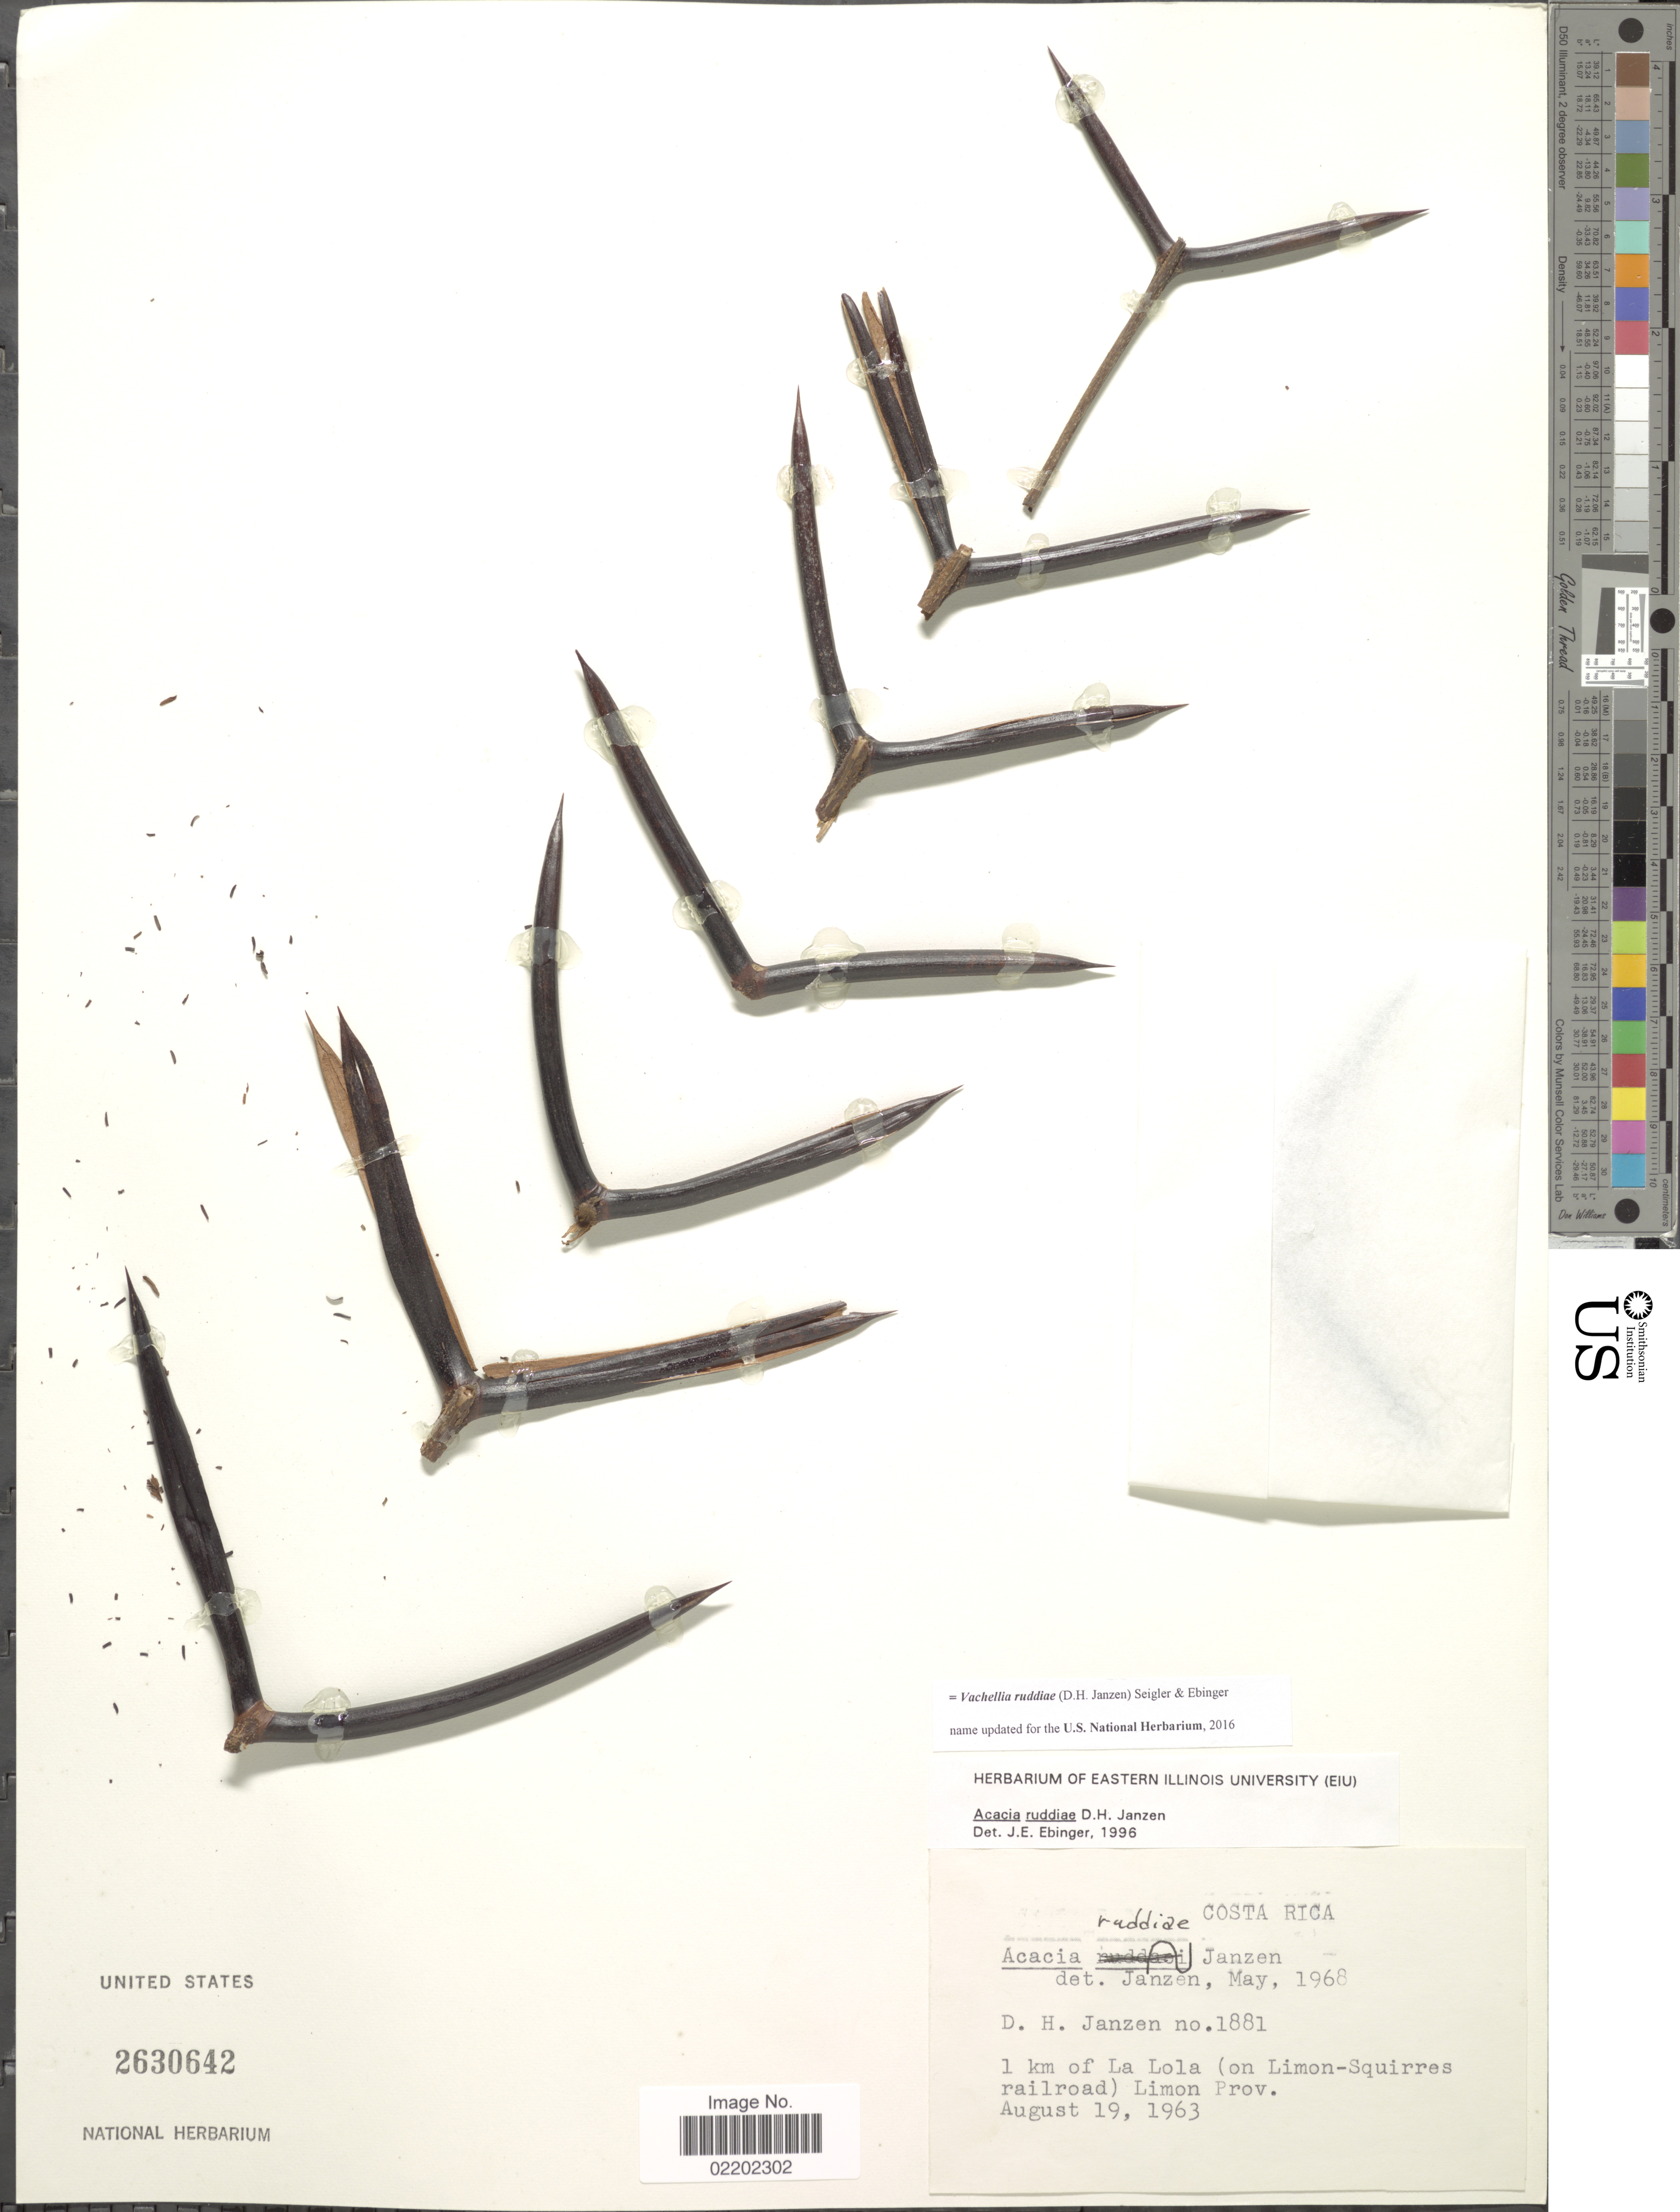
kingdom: Plantae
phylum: Tracheophyta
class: Magnoliopsida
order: Fabales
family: Fabaceae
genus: Vachellia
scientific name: Vachellia ruddiae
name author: (D.H. Janzen) Seigler & Ebinger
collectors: D. Janzen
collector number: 1881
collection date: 1963-08-19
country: Costa Rica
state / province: Limón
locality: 1 km of La Lola (on Limon-Squirres railroad)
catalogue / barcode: US 2630642